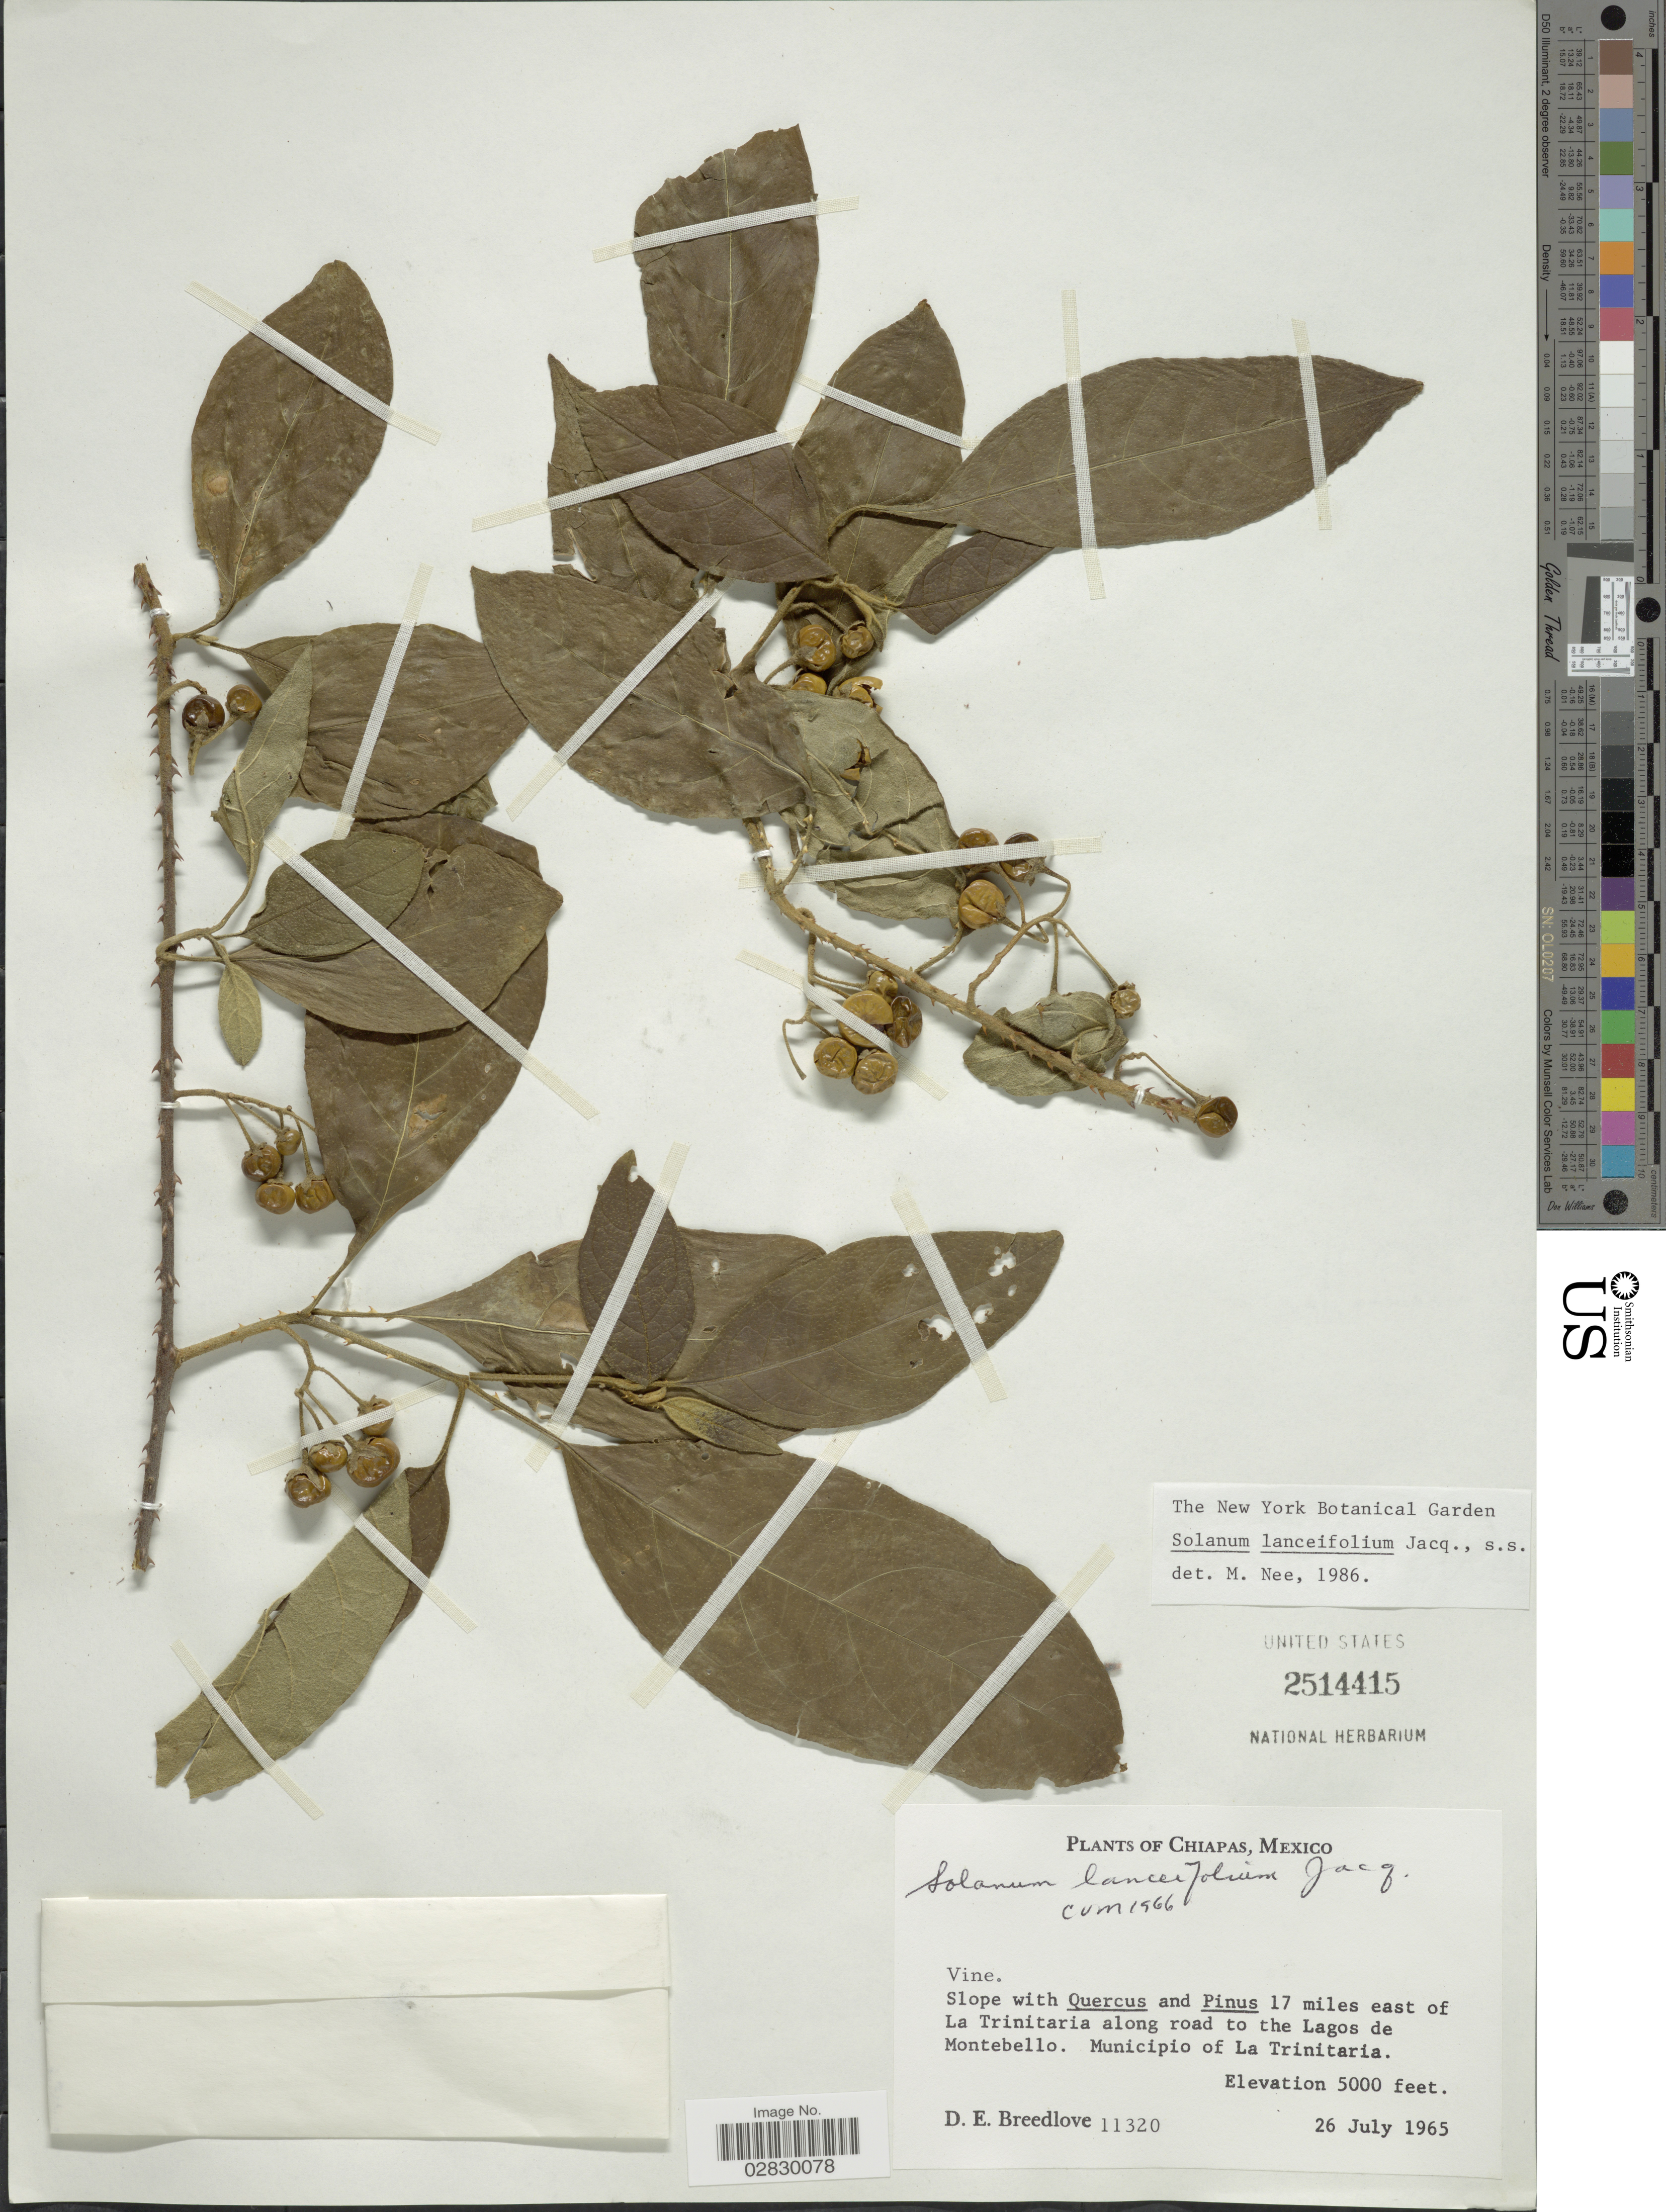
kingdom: Plantae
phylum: Tracheophyta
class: Magnoliopsida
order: Solanales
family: Solanaceae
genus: Solanum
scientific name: Solanum lanceifolium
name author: Jacq.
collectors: D. E. Breedlove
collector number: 11320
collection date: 1965-07-26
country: Mexico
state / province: Chiapas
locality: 17 miles east of La Trinitaria along road to the Lagos de Montebello. Municipio of La Trinitaria.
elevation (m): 1524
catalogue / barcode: US 2514415